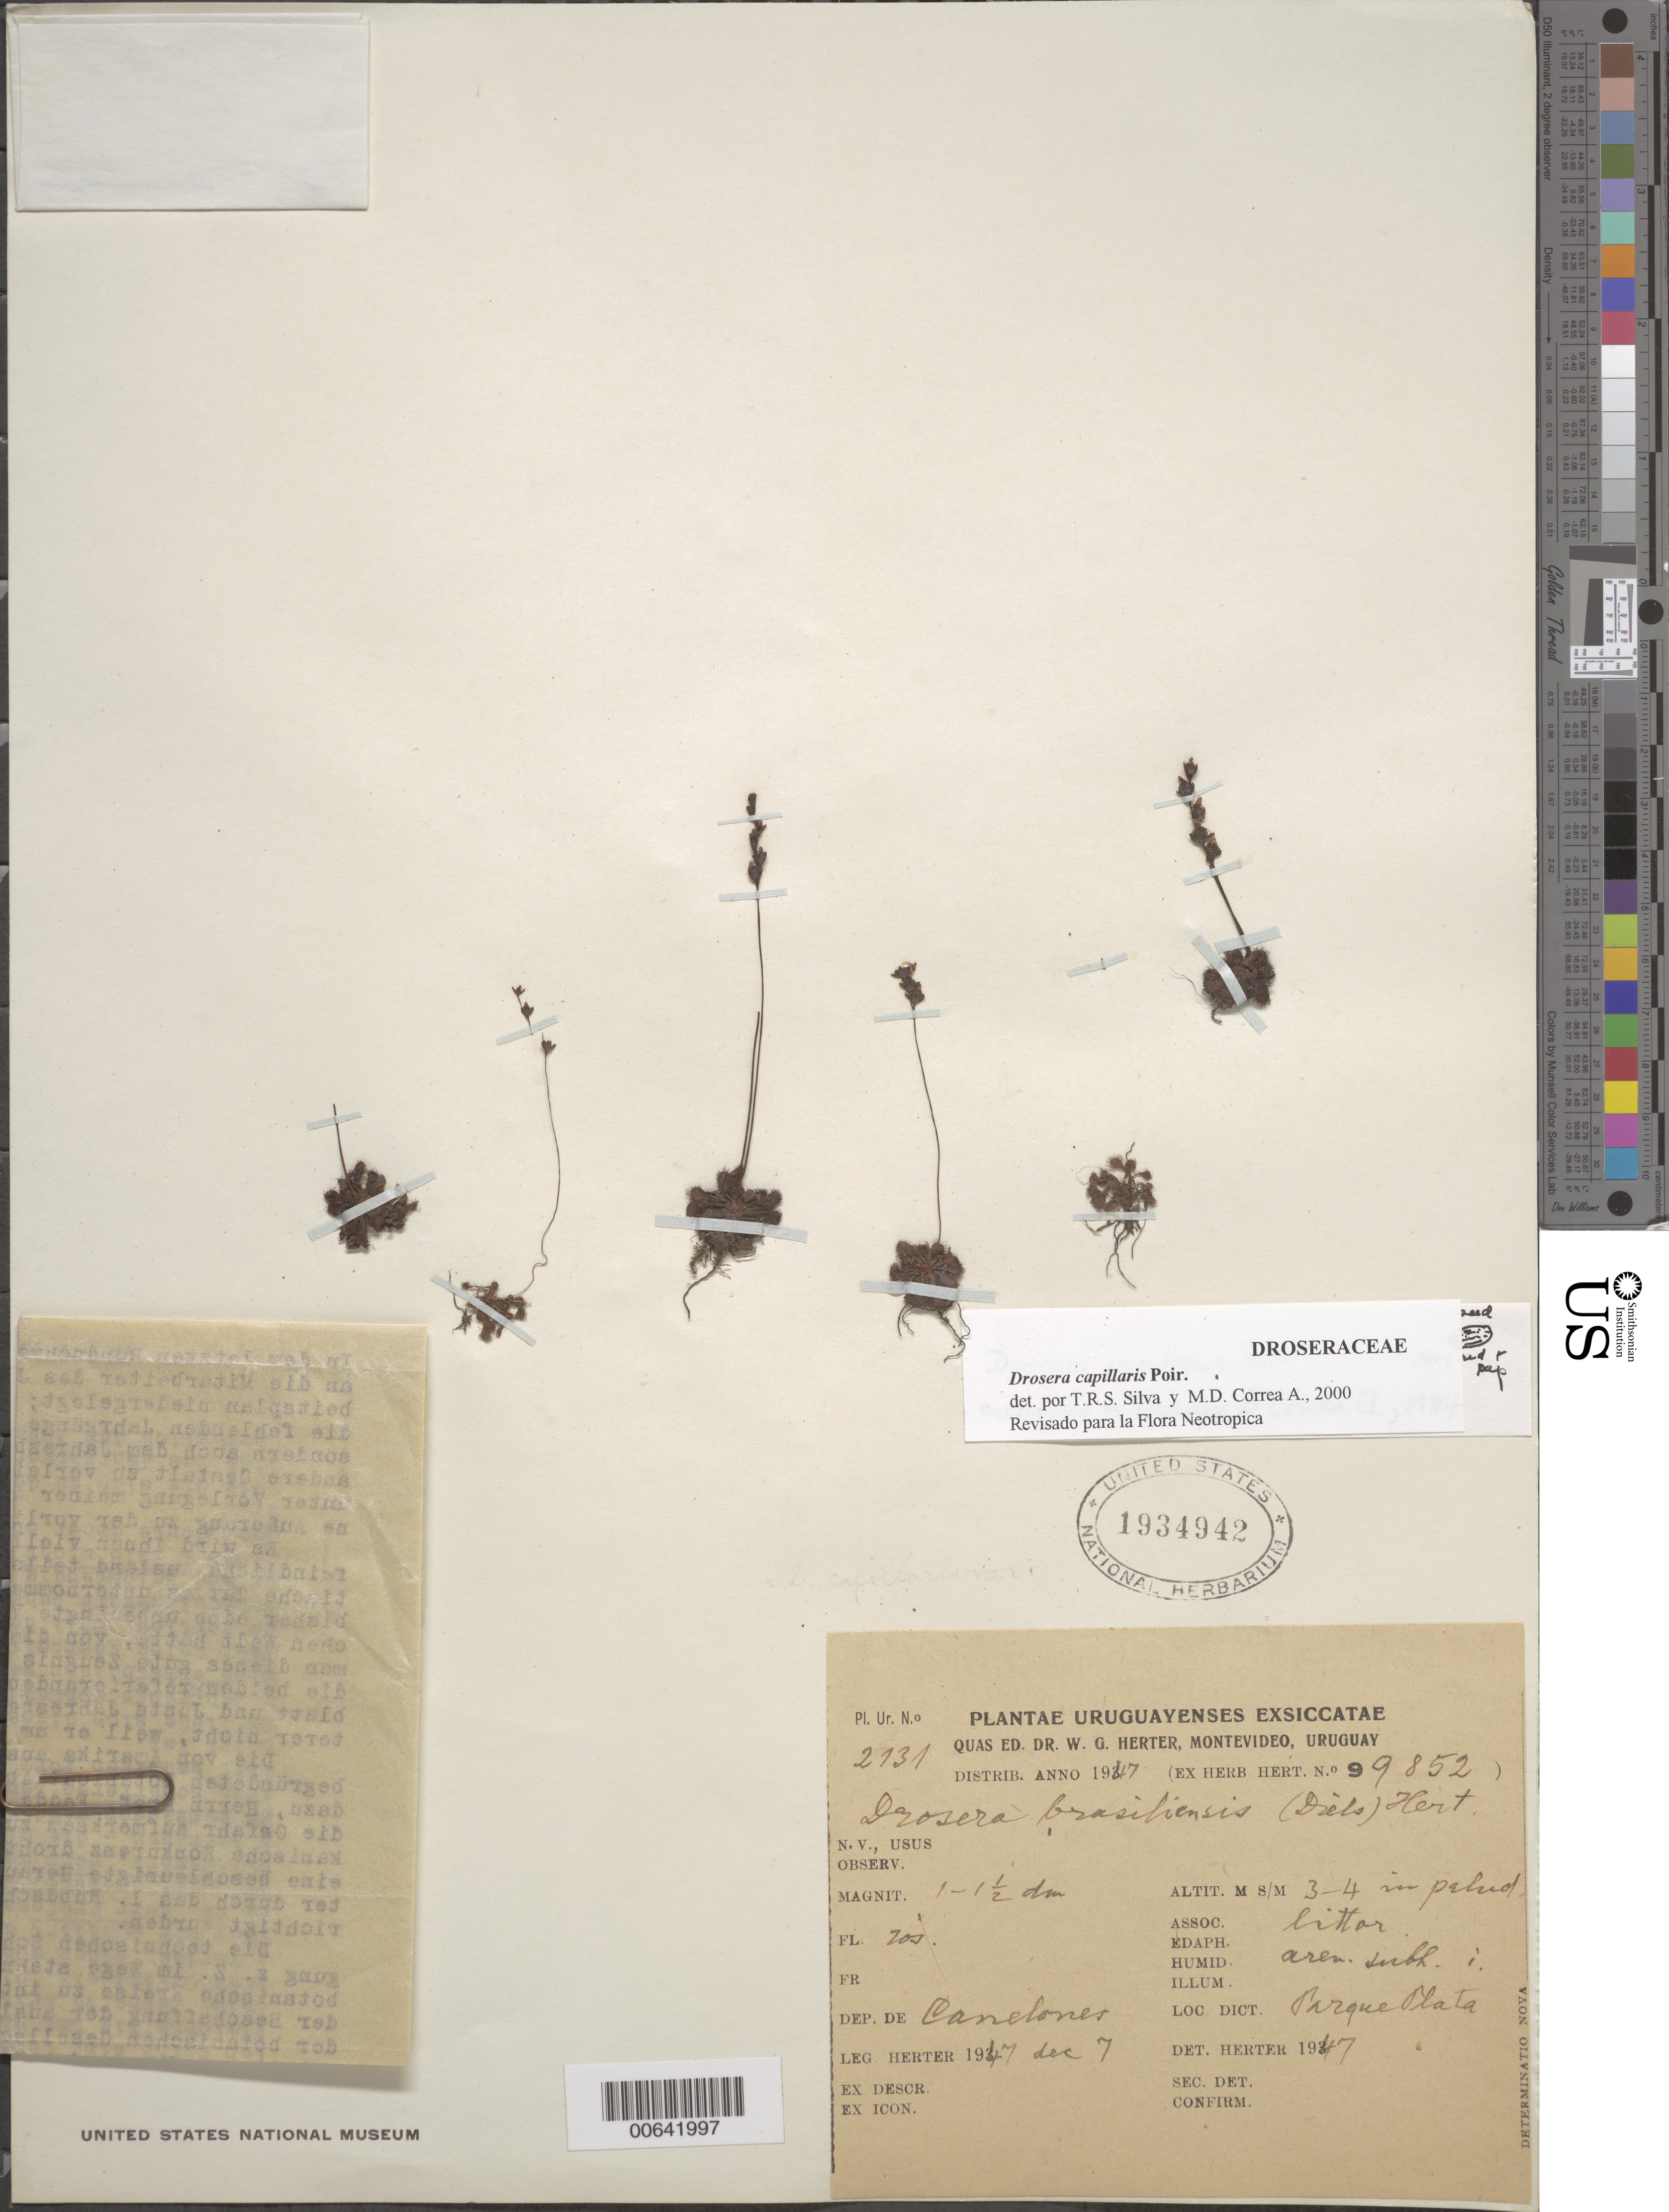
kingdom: Plantae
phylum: Tracheophyta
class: Magnoliopsida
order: Caryophyllales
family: Droseraceae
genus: Drosera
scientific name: Drosera capillaris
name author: Poir.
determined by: Silva, T. R. S. & Correa A. , M. D.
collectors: W. G. Herter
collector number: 2131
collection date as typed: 07 Dec 1947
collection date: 1947-12-07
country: Uruguay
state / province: Canelones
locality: Parque Plata.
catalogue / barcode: US 1934942